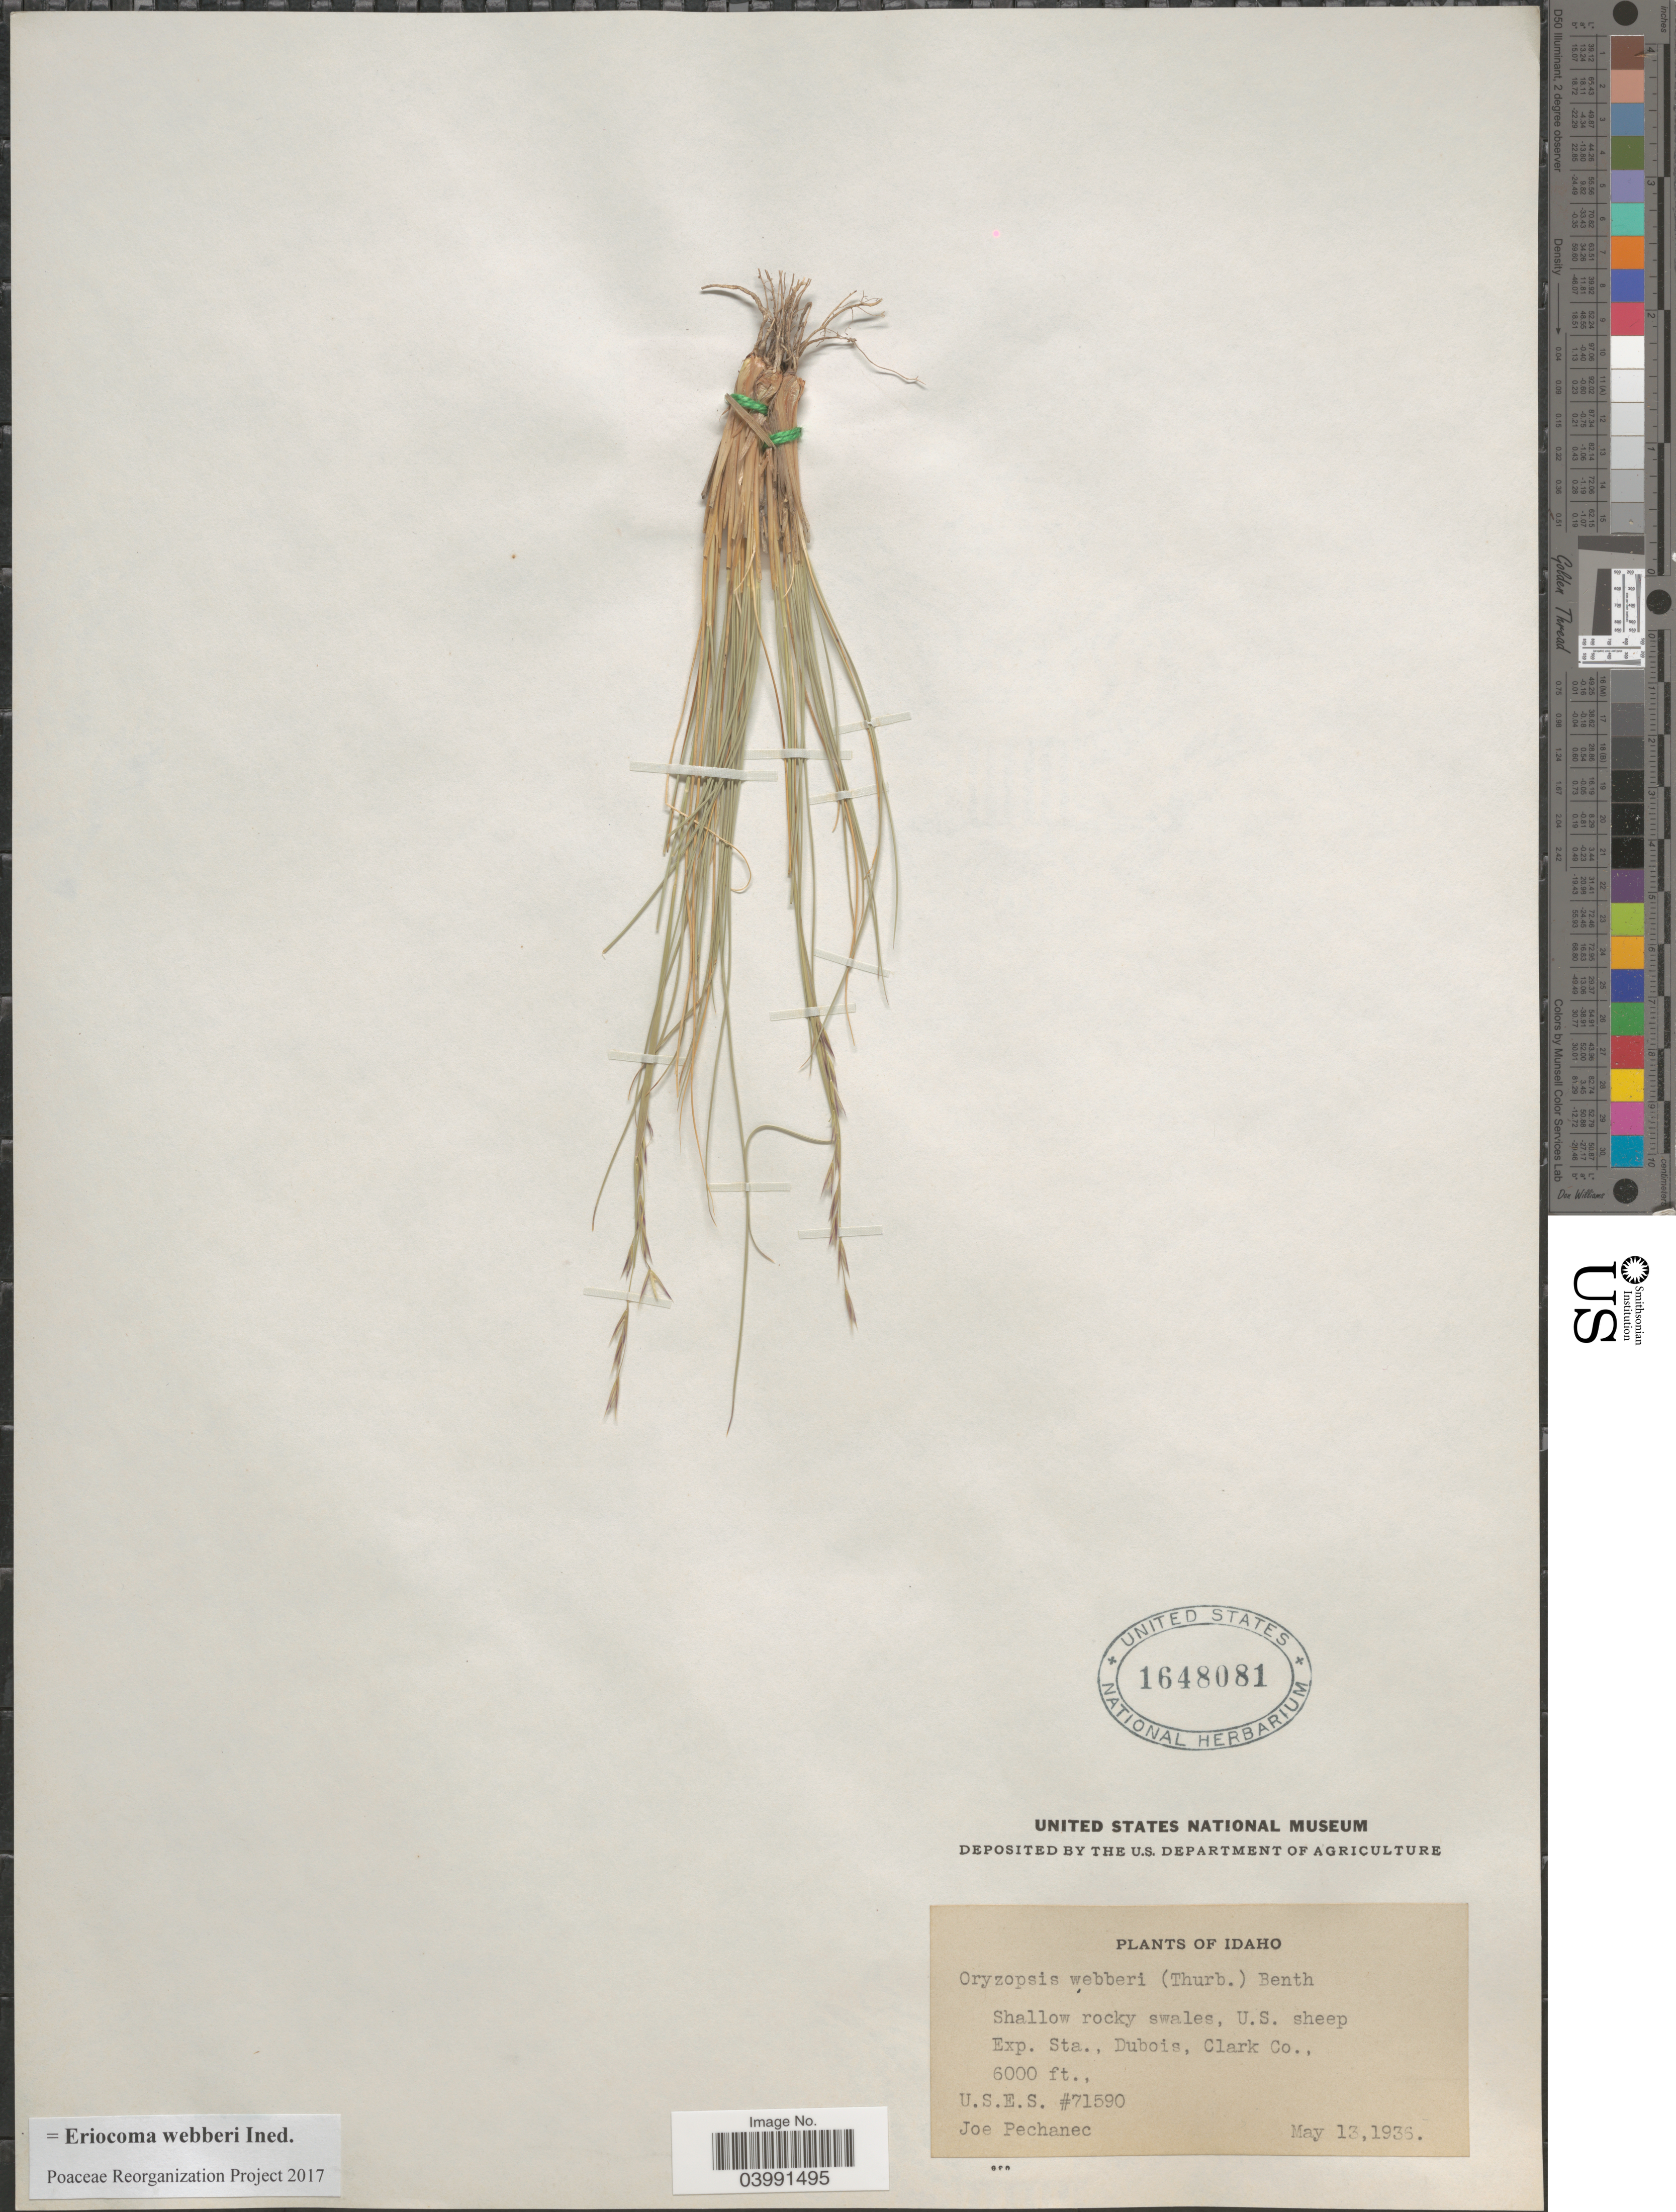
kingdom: Plantae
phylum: Tracheophyta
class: Liliopsida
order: Poales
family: Poaceae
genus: Eriocoma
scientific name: Eriocoma webberi ined.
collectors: J. Pechanec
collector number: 71590 ?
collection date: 1936-05-13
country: United States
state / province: Idaho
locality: U.S. sheep Exp. Sta., Dubois, Clark Co.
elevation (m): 1829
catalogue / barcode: US 1648081